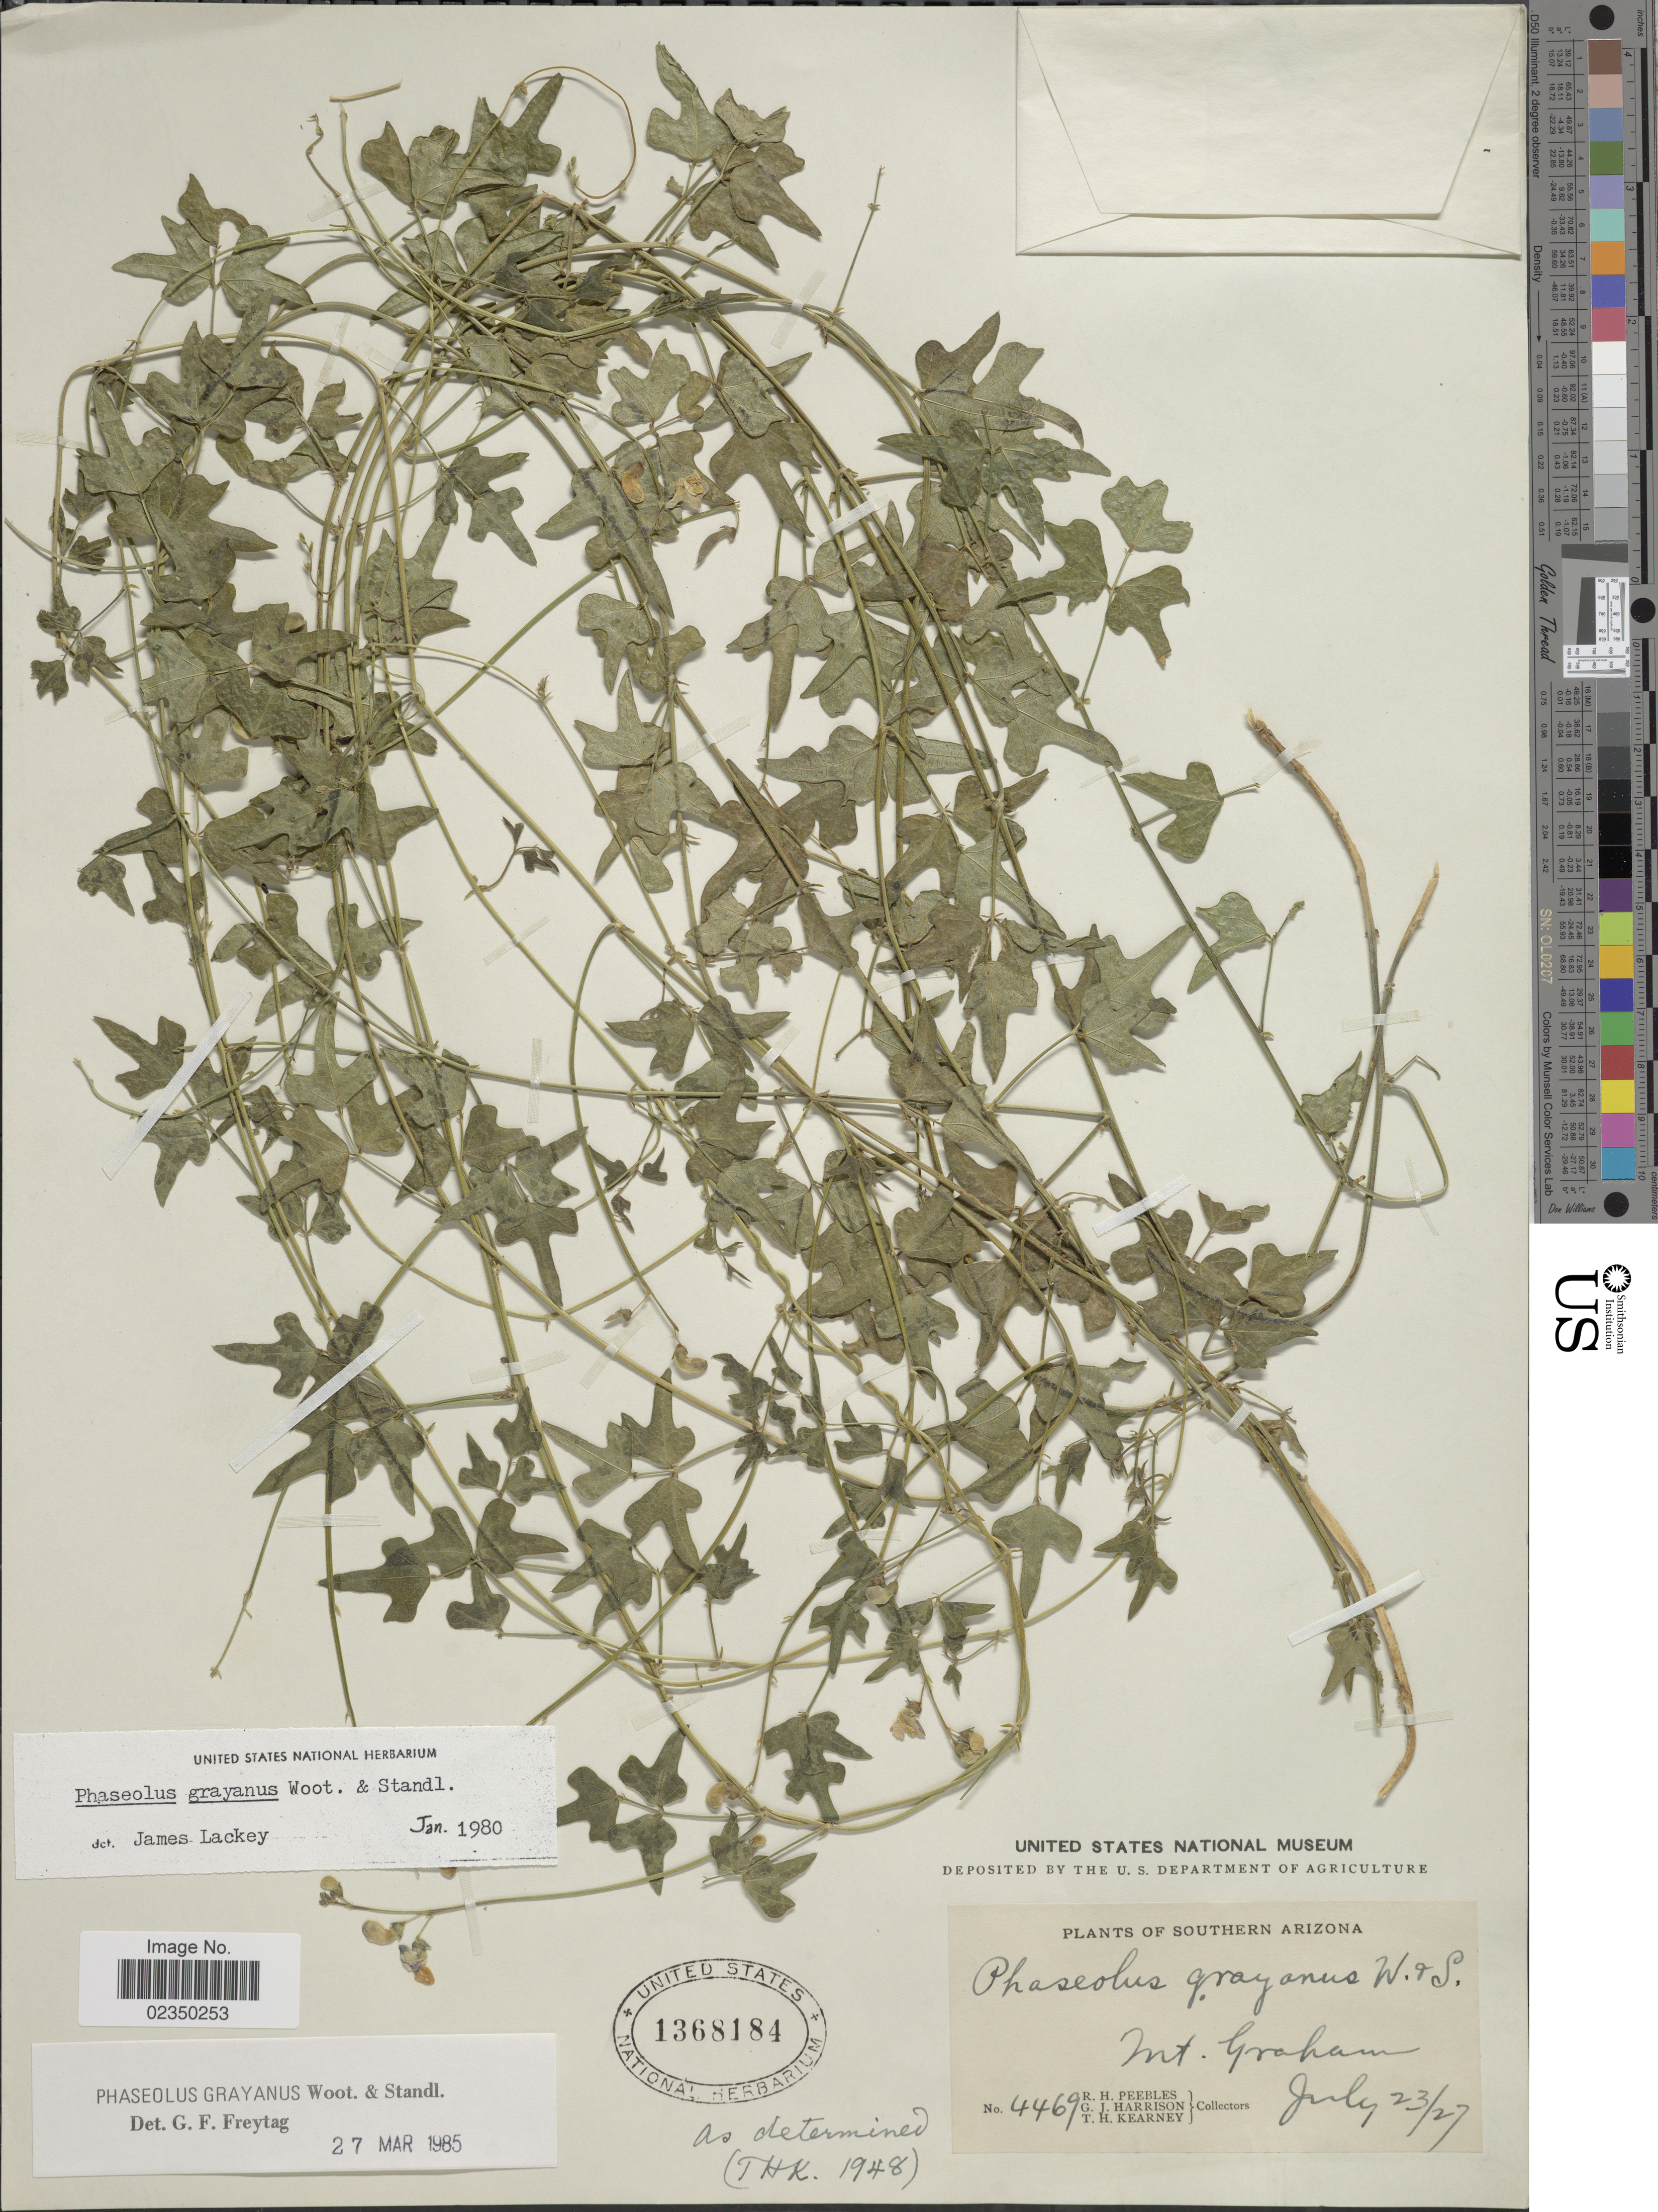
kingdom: Plantae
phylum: Tracheophyta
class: Magnoliopsida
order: Fabales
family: Fabaceae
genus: Phaseolus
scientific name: Phaseolus grayanus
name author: Wooton & Standl.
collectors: R. H. Peebles, G. J. Harrison & T. H. Kearney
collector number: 4469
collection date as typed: Transcribed d/m/y: 23/7/27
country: United States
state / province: Arizona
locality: Southern Arizona, Mt. Graham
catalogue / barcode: US 1368184